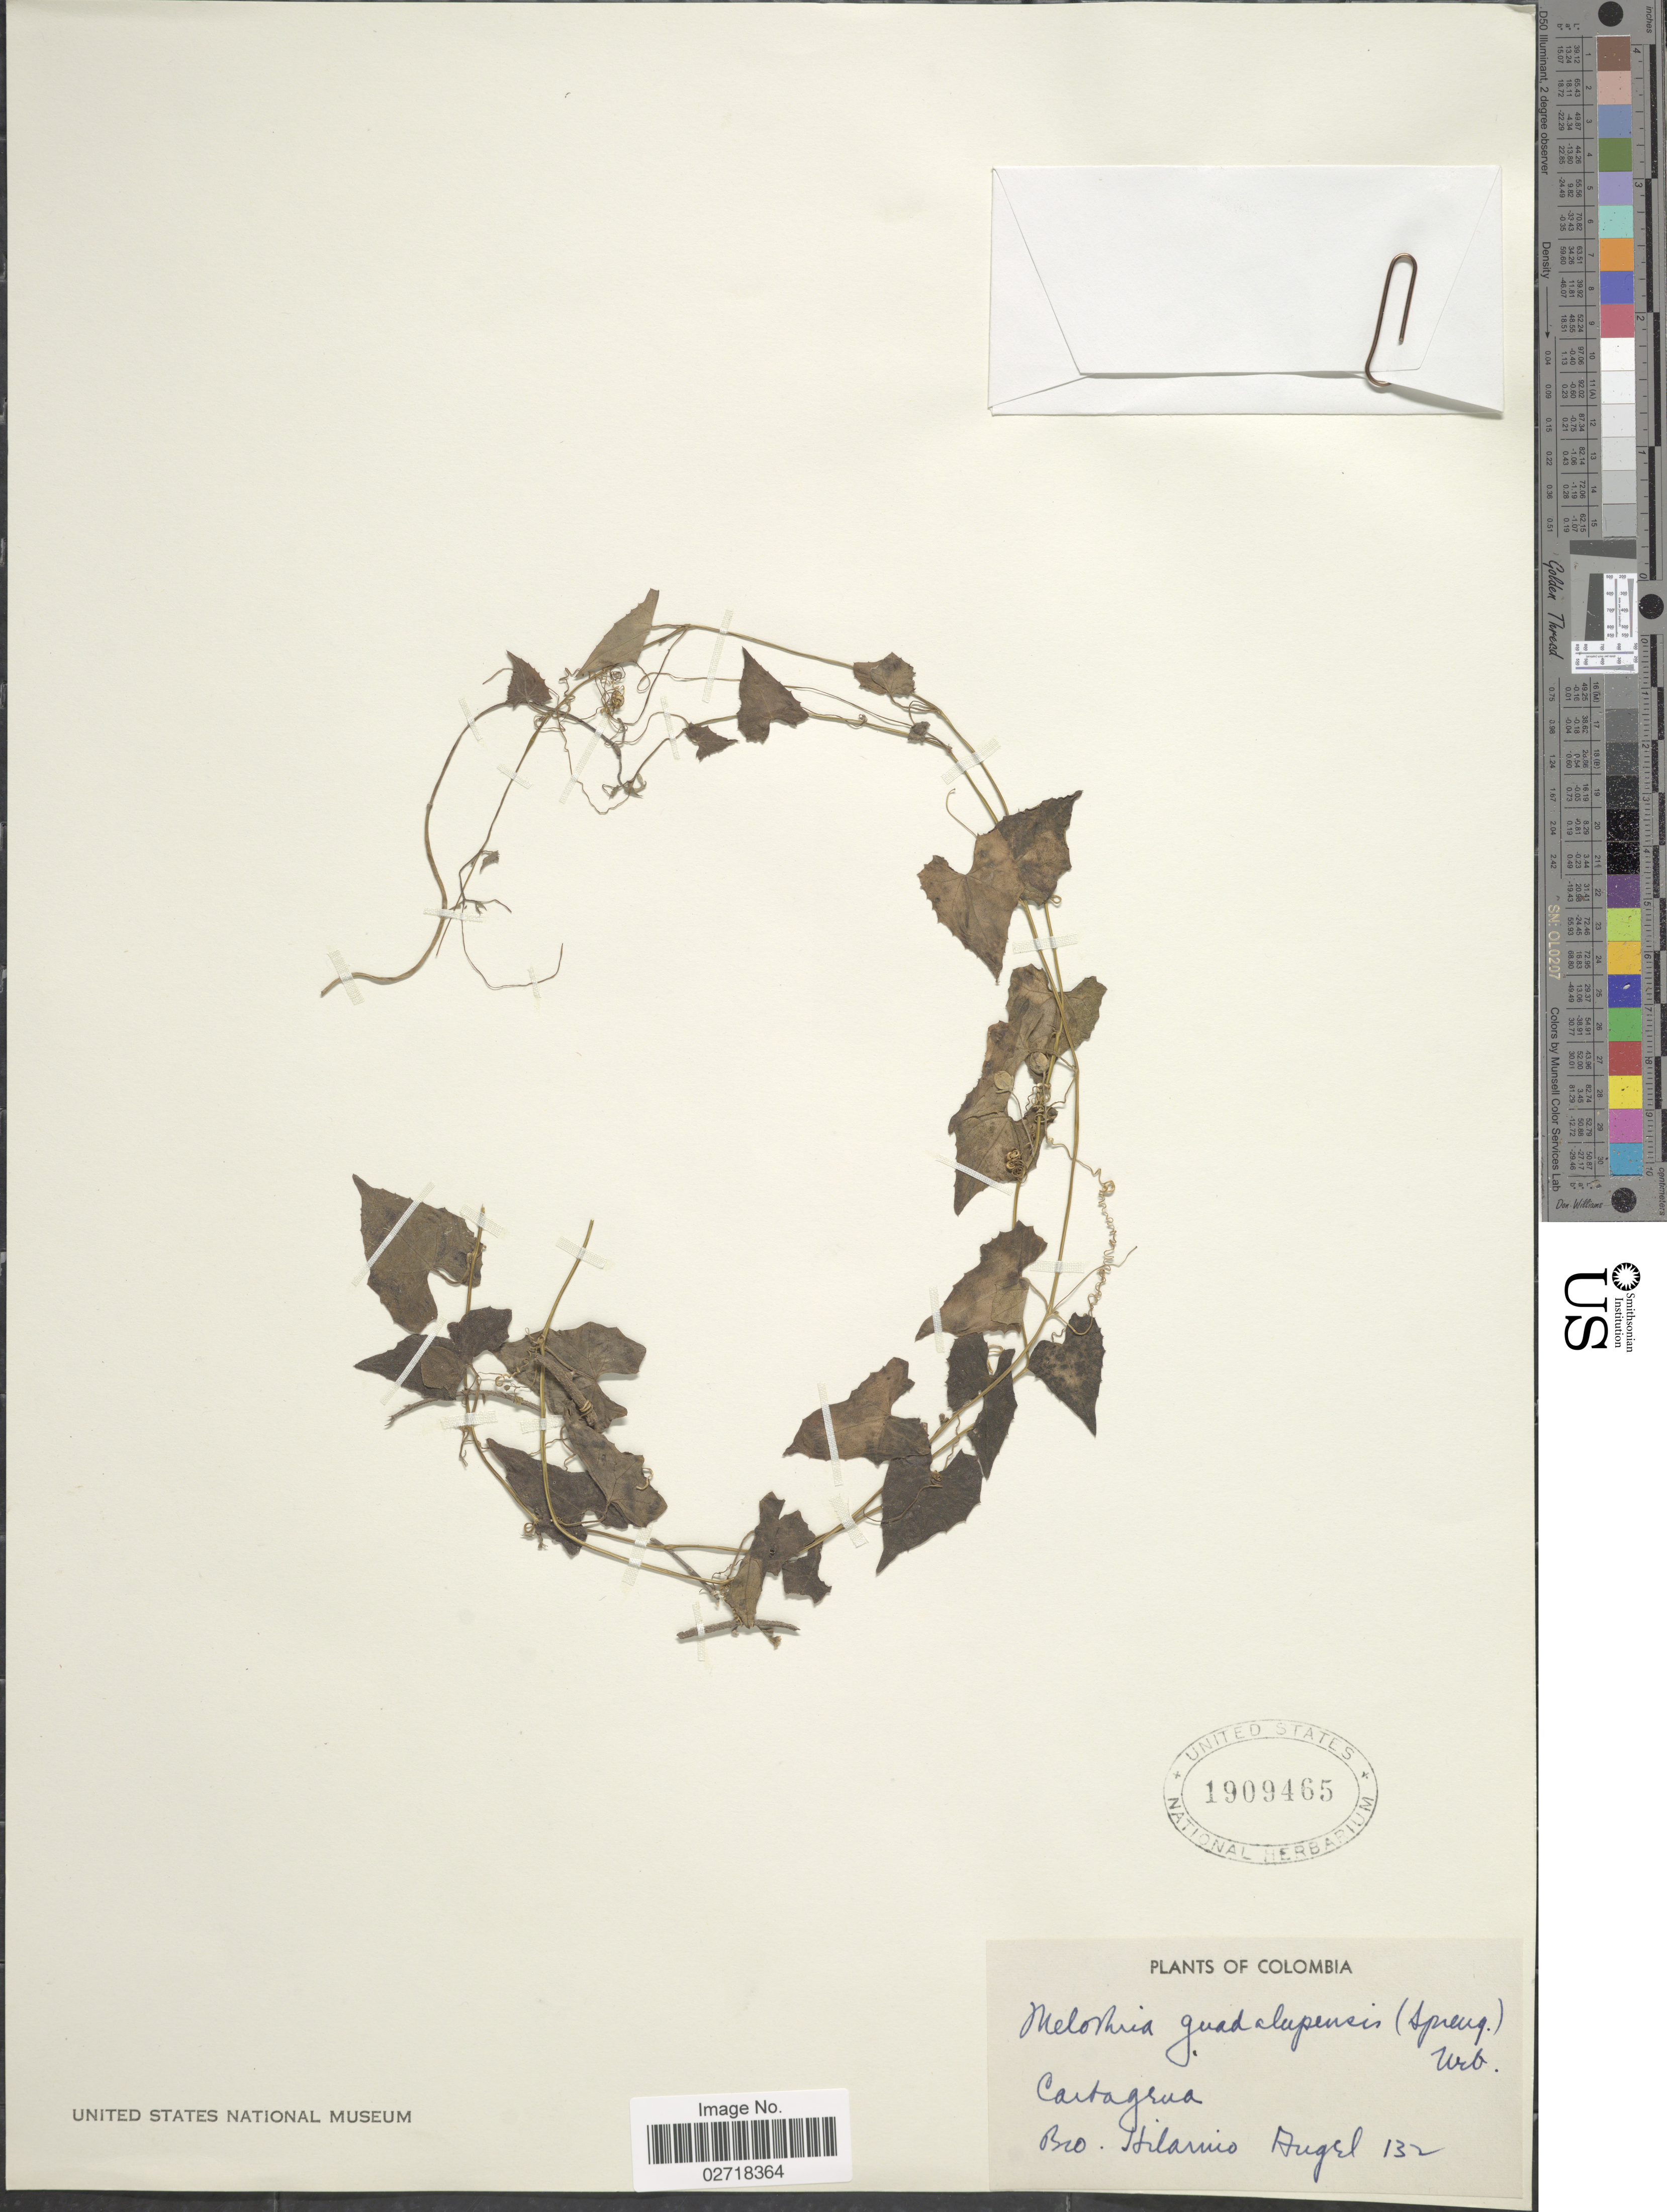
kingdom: Plantae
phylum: Tracheophyta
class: Magnoliopsida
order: Cucurbitales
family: Cucurbitaceae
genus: Melothria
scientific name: Melothria pendula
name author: L.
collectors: H. Angel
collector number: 132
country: Colombia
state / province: Bolívar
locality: Cartagena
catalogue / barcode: US 1909465